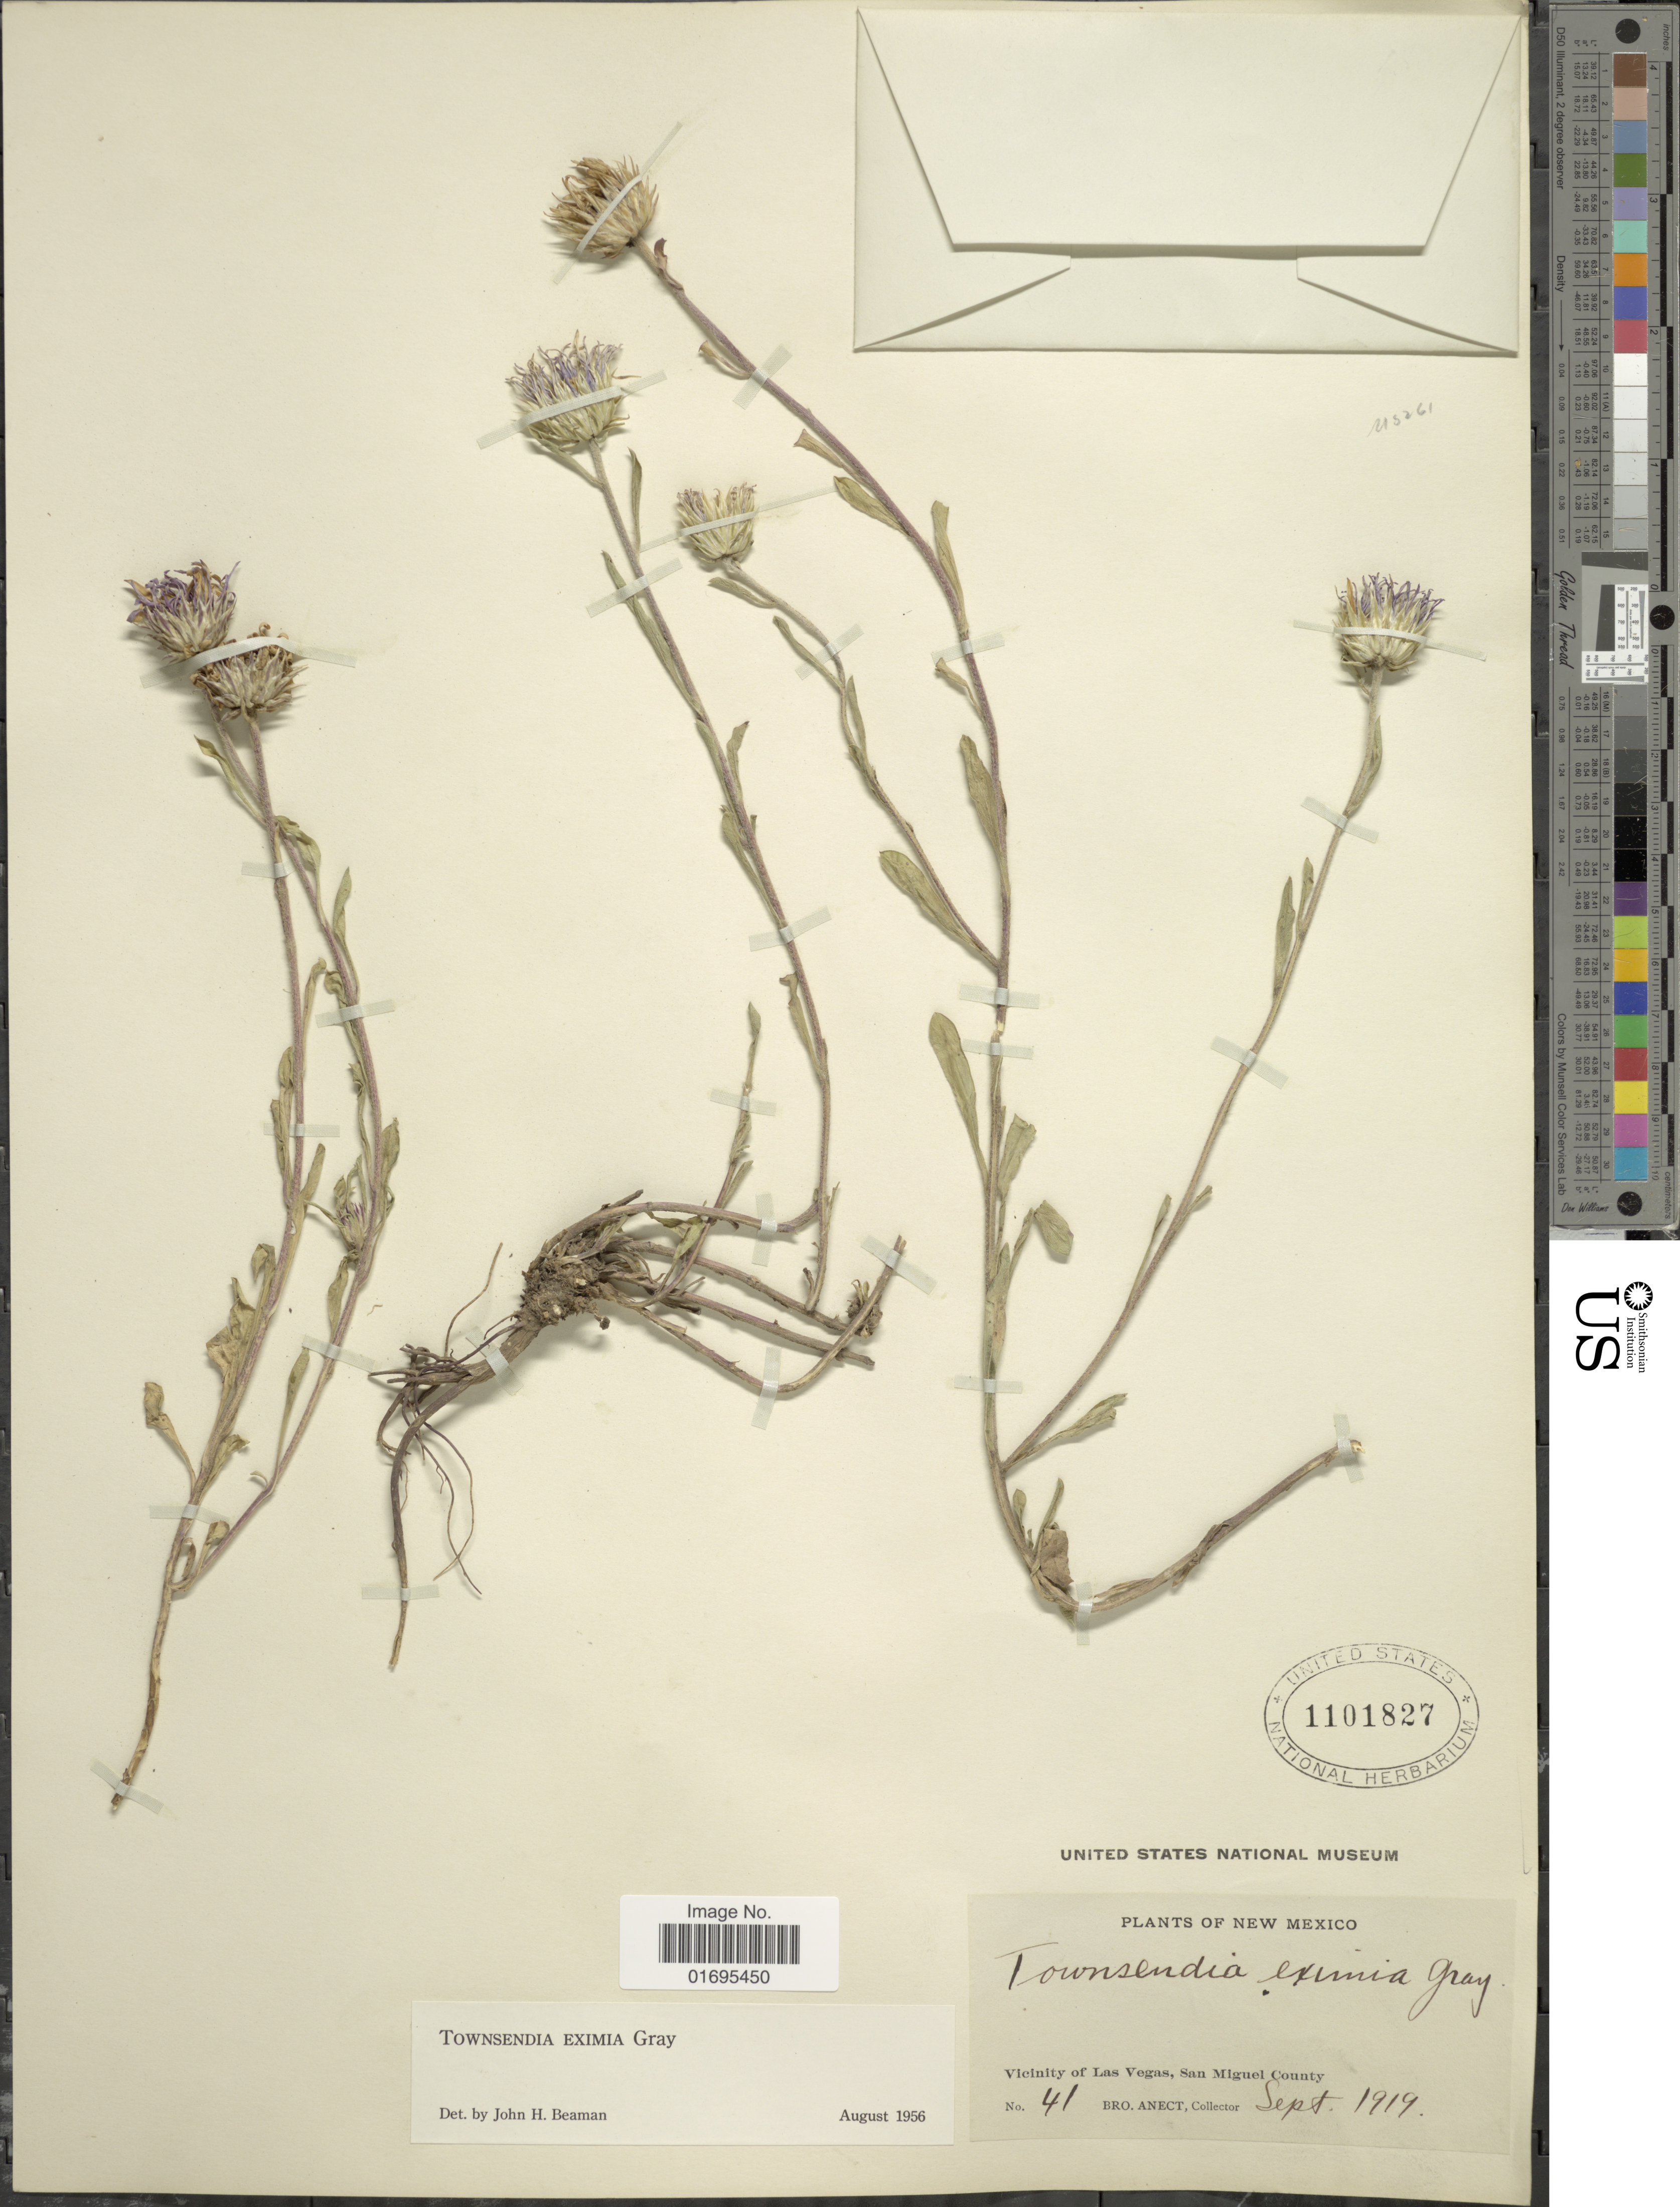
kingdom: Plantae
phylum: Tracheophyta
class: Magnoliopsida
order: Asterales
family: Asteraceae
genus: Townsendia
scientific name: Townsendia eximia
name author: A. Gray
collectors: B. Anect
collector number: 41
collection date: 1919-10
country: United States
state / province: New Mexico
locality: Vicinity of Las Vegas, San Miguel County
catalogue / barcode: US 1101827